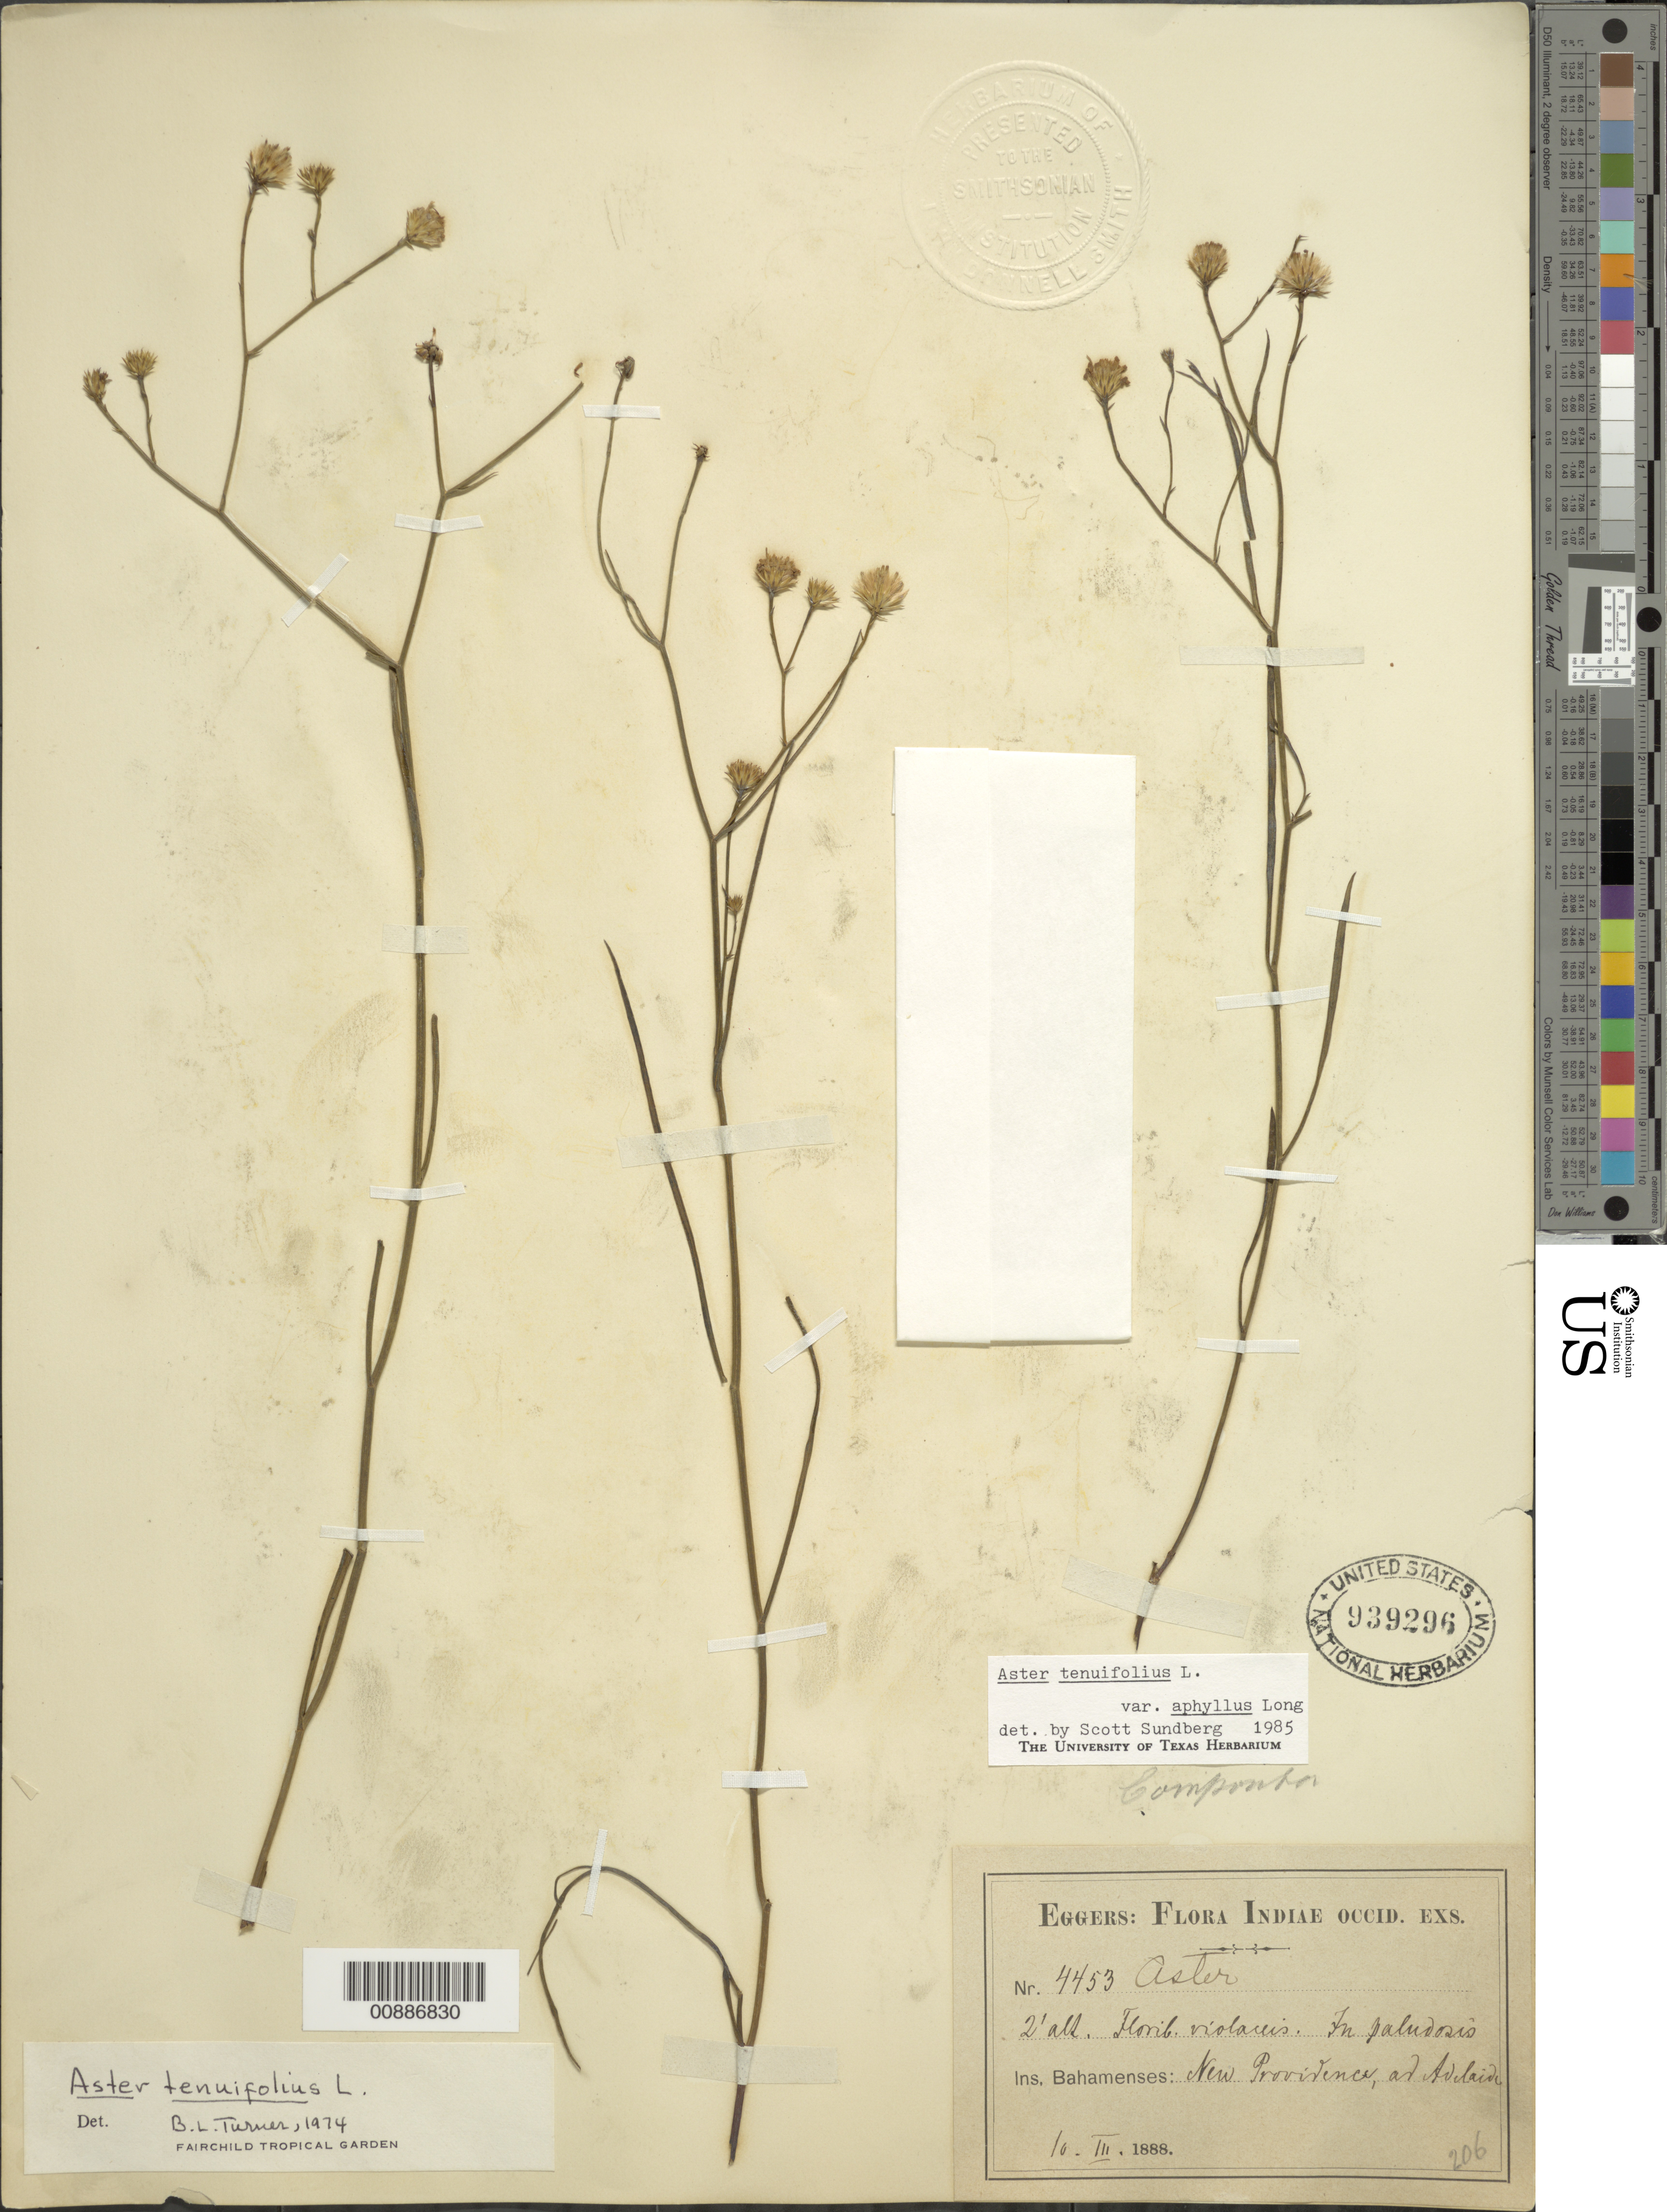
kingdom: Plantae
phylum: Tracheophyta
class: Magnoliopsida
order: Asterales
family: Asteraceae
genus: Symphyotrichum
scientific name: Symphyotrichum tenuifolium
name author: (L.) G.L. Nesom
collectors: H. F. A. von Eggers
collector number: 4453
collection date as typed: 10 Mar 1888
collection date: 1888-03-10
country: Bahamas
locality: New Providence, ad Adelaide (sp?)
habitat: In paludosis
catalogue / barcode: US 939296